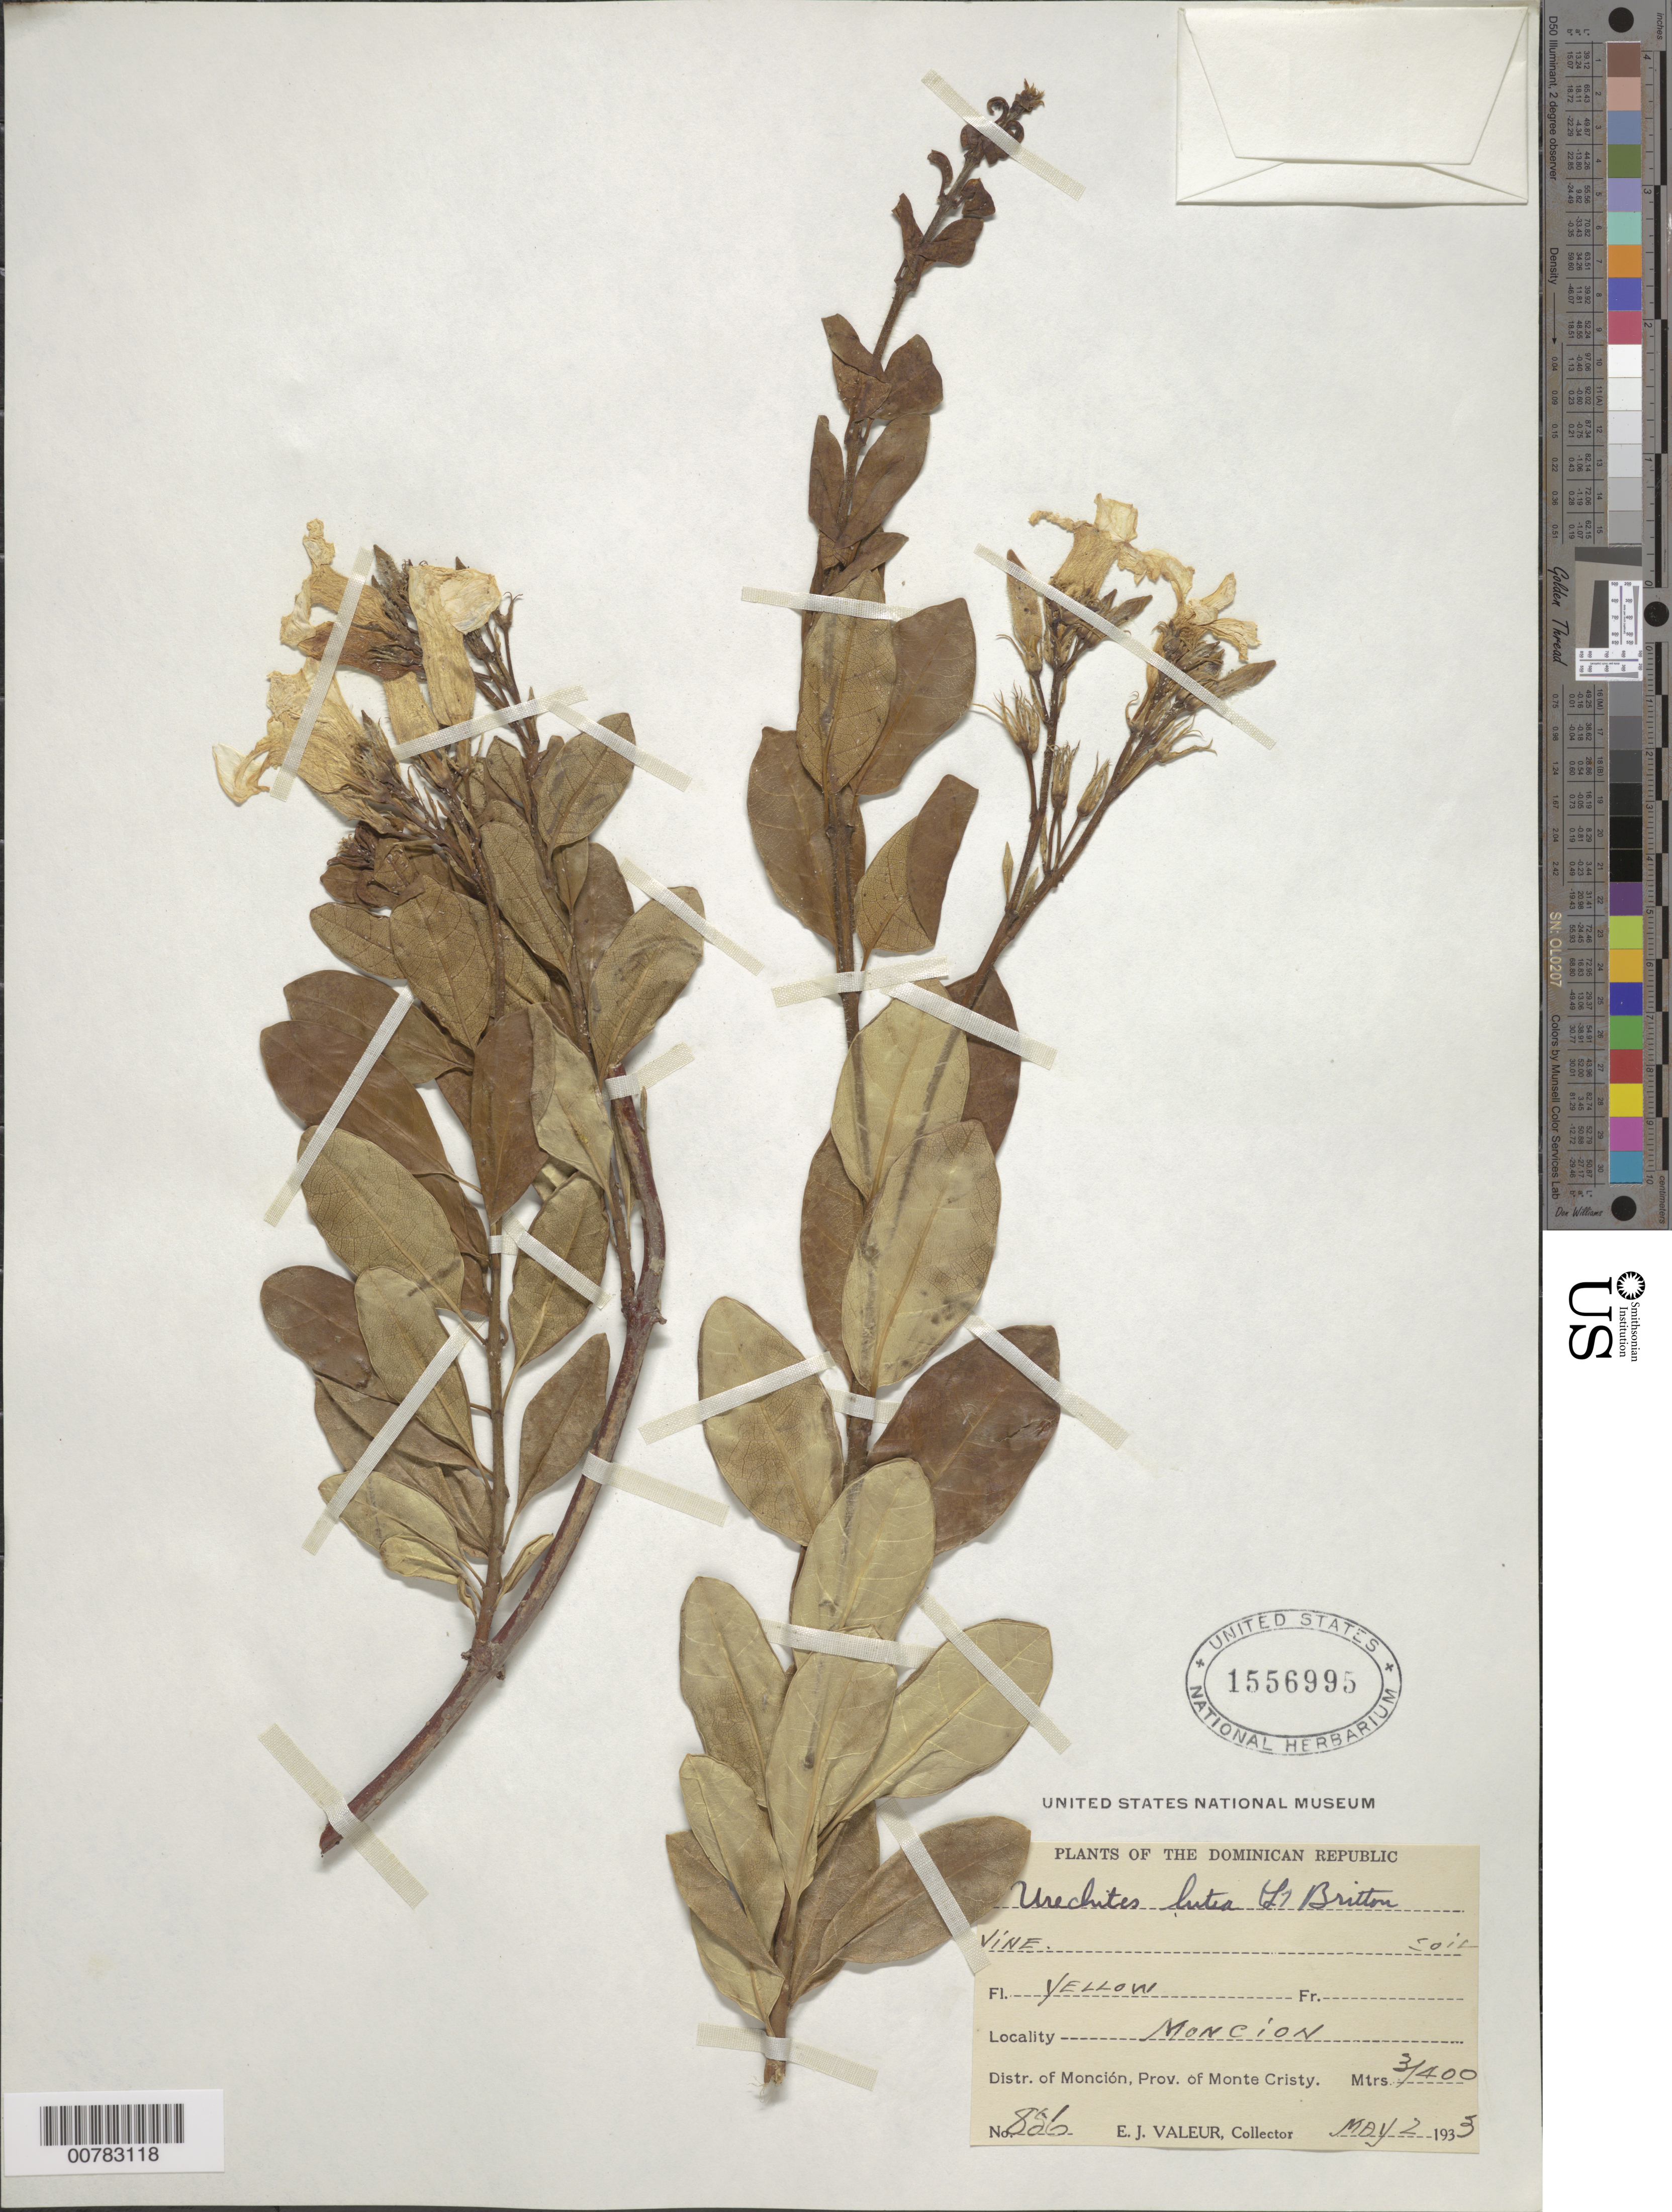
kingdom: Plantae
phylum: Tracheophyta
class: Magnoliopsida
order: Gentianales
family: Apocynaceae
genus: Pentalinon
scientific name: Pentalinon luteum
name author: (L.) B.F. Hansen & Wunderlin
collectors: E. Valeur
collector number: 826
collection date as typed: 02 May 1933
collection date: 1933-05-02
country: Dominican Republic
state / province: Monte Cristi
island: Hispaniola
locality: Monción, Monción.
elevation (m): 300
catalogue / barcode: US 1556995